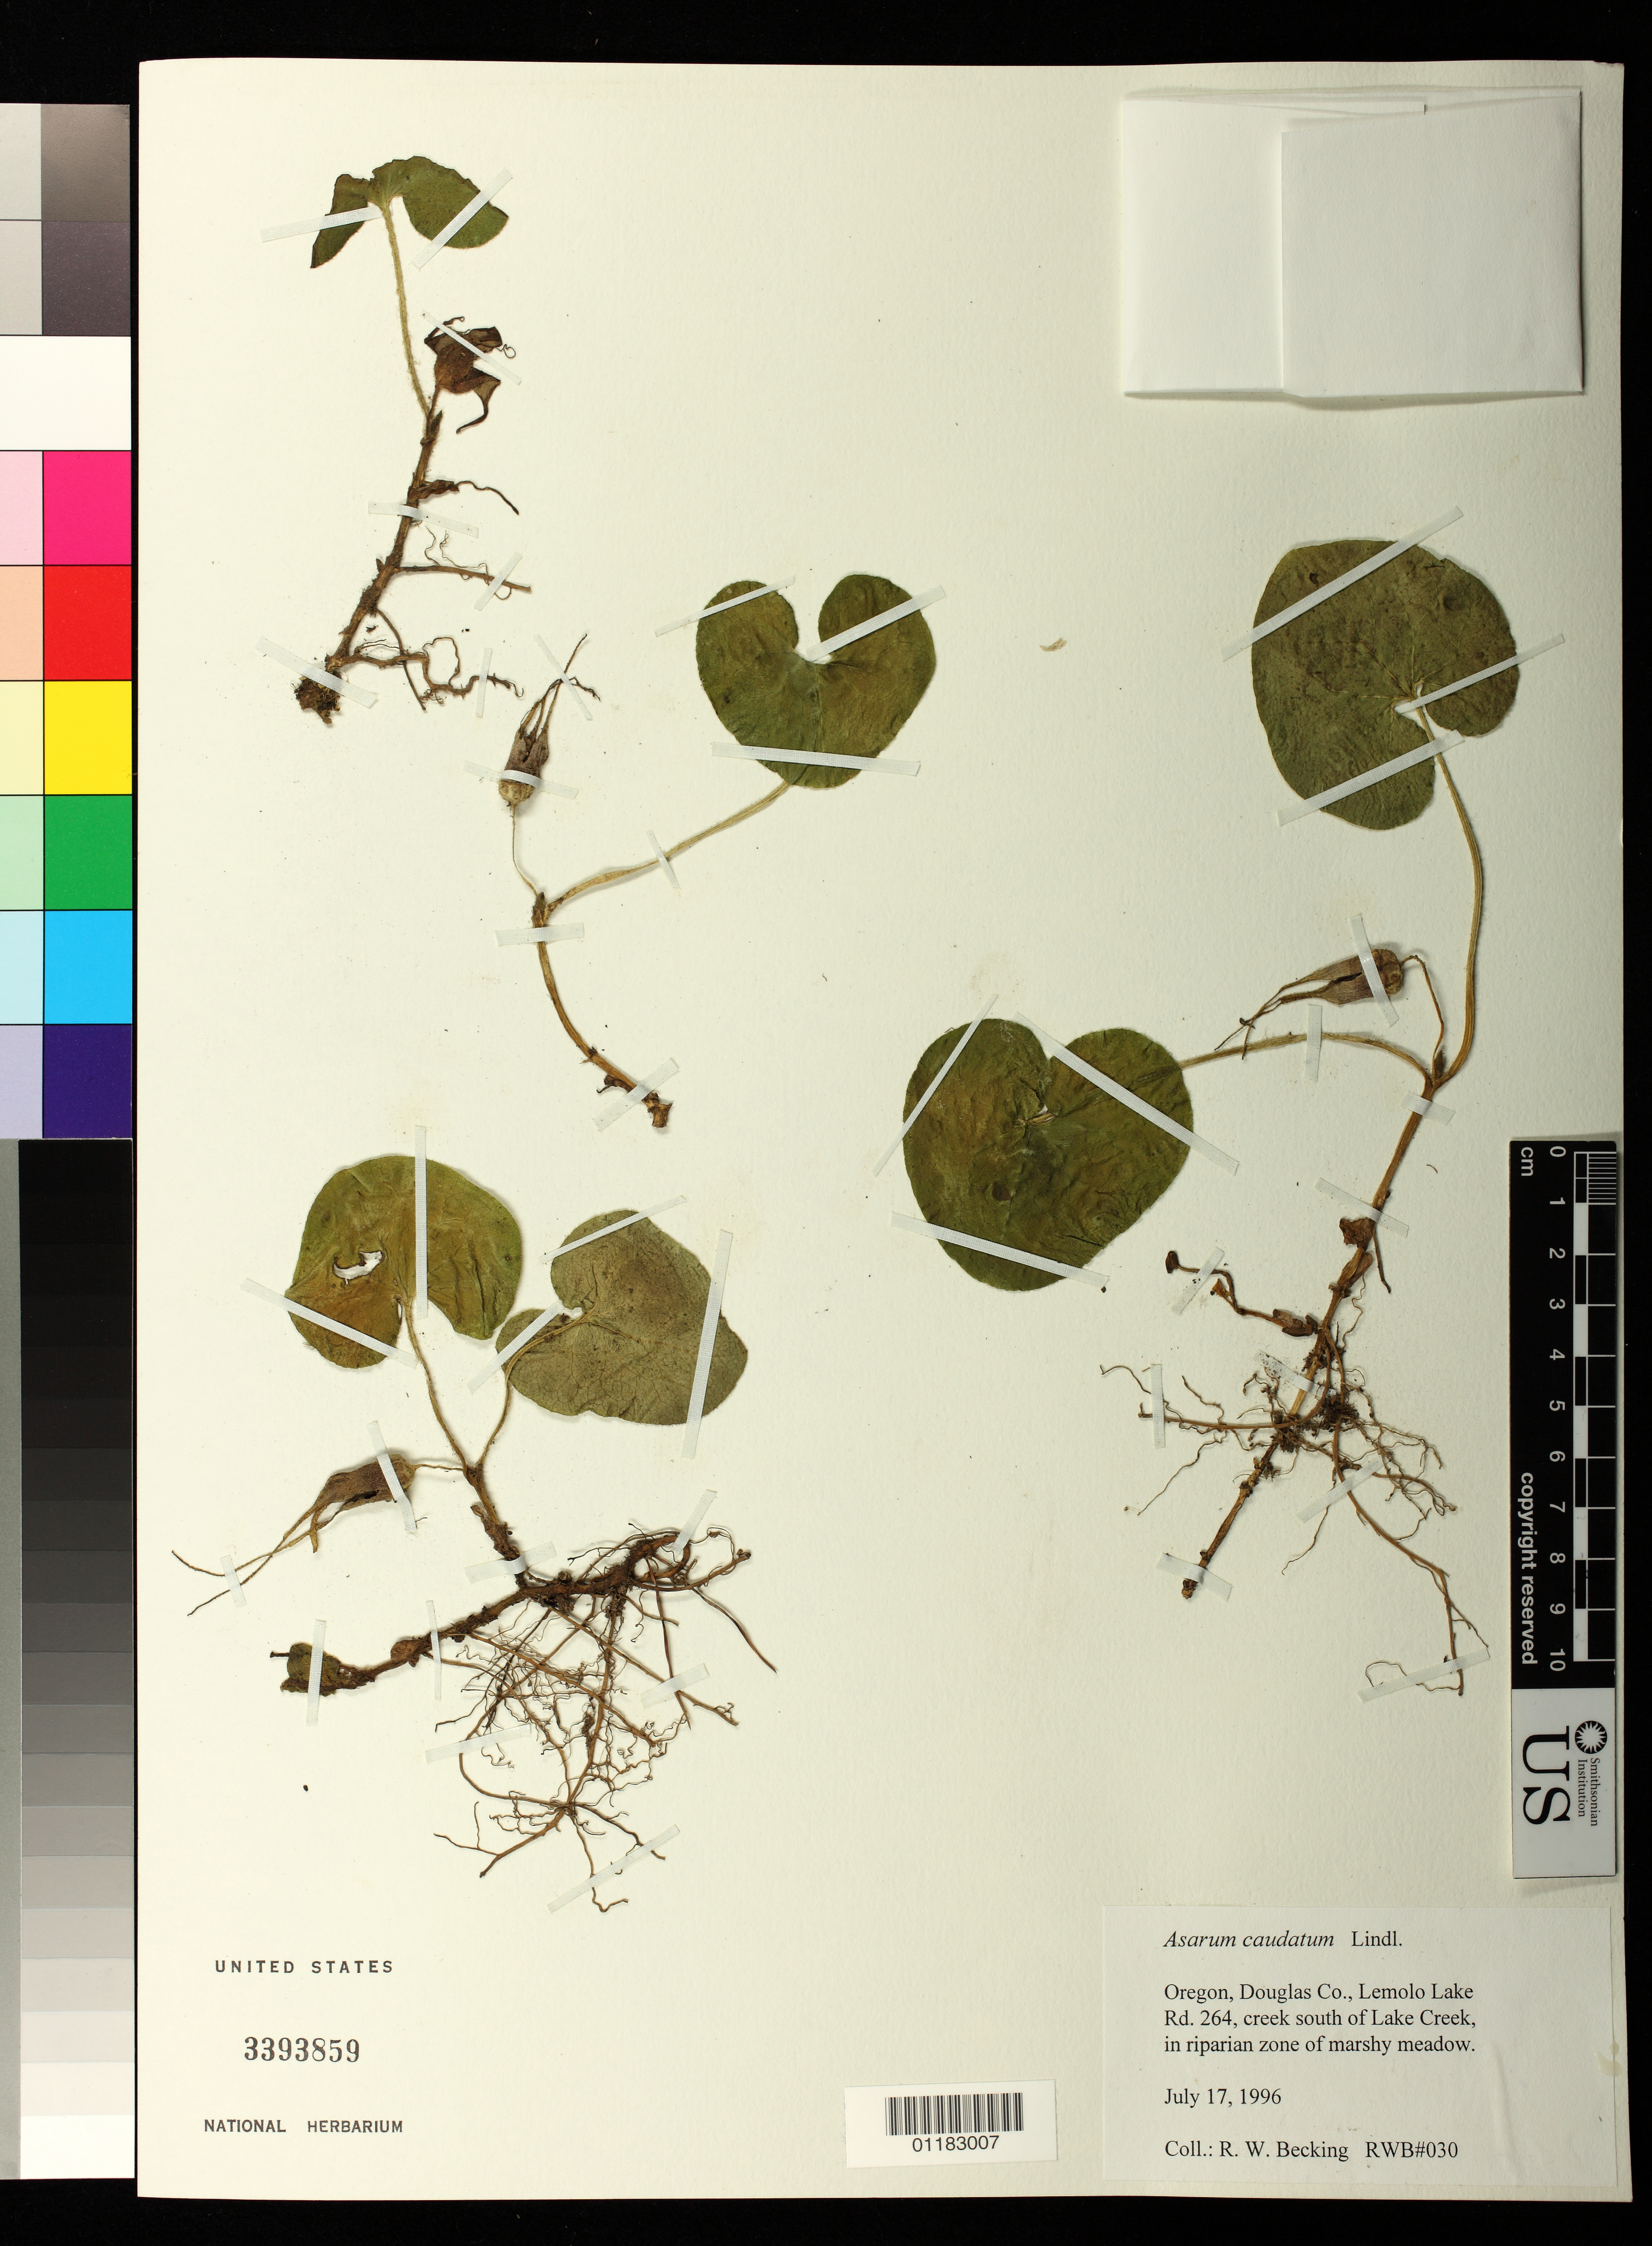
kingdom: Plantae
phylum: Tracheophyta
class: Magnoliopsida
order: Piperales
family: Aristolochiaceae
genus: Asarum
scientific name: Asarum caudatum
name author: Lindl.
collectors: R. Becking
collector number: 30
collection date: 1996-07-17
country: United States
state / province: Oregon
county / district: Douglas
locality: Douglas County, Lemolo Lake Rd 264, creek south of Lake Creek.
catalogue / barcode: US 3393859